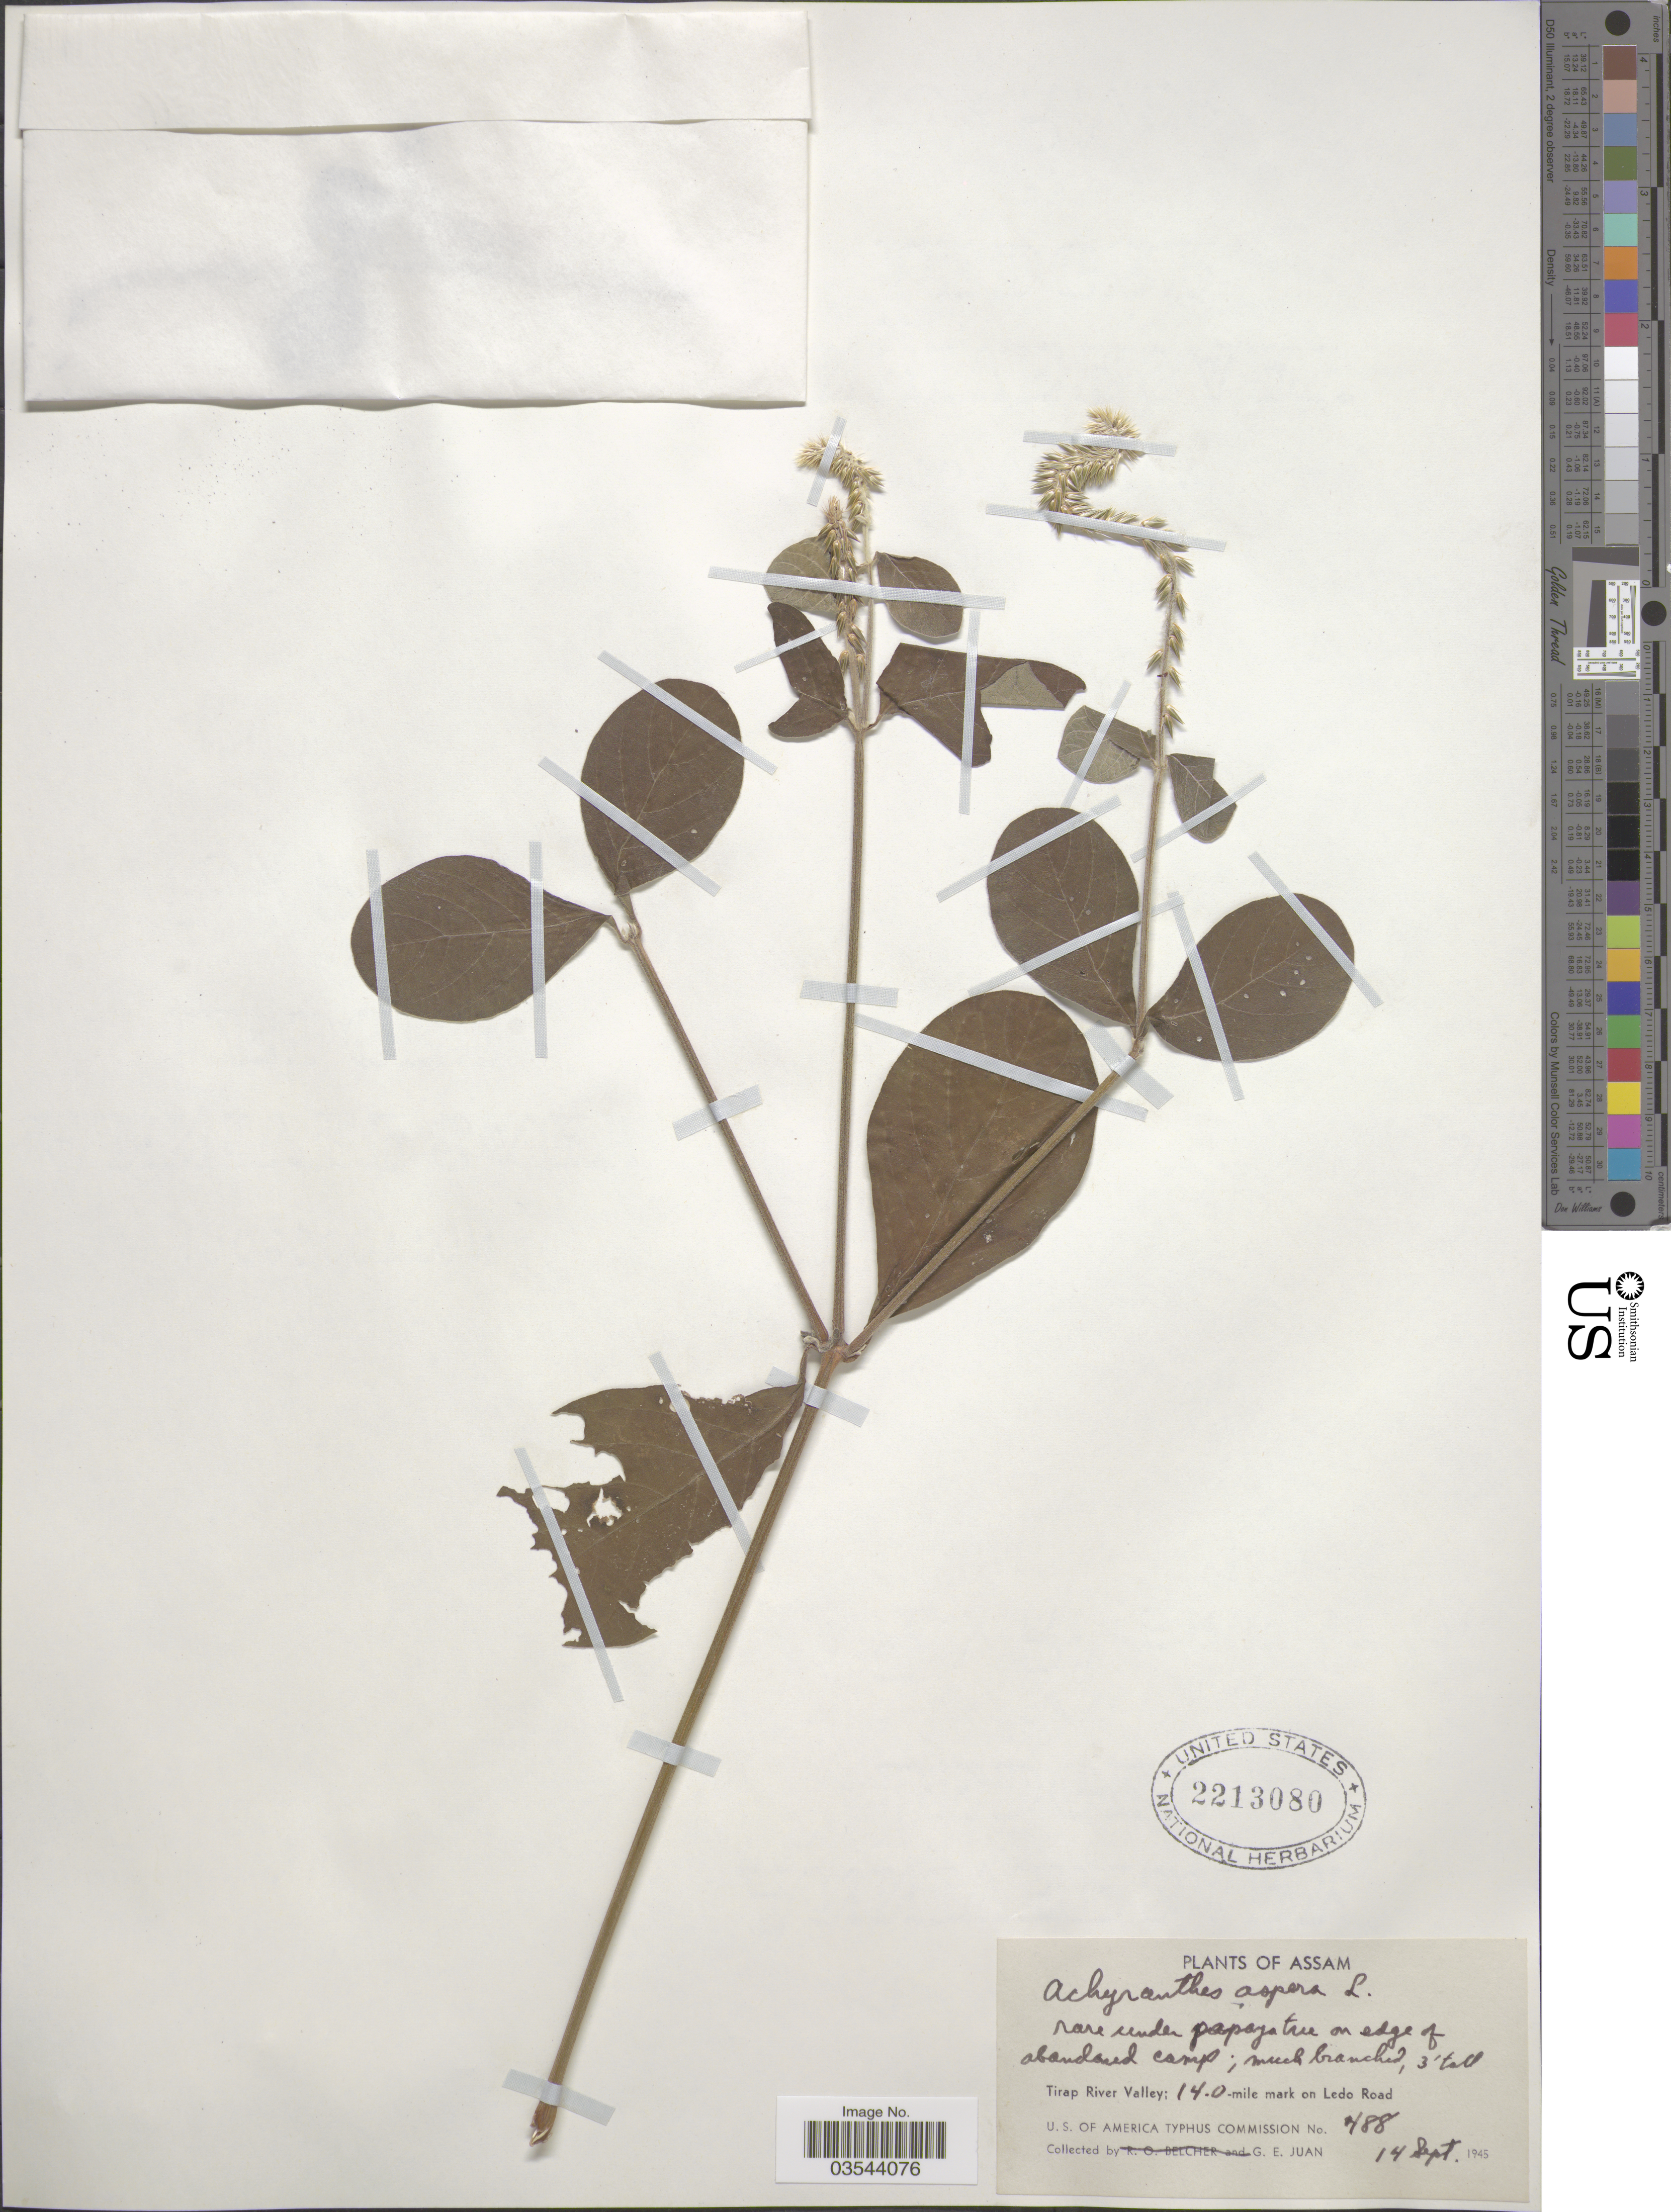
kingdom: Plantae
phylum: Tracheophyta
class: Magnoliopsida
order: Caryophyllales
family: Amaranthaceae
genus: Achyranthes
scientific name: Achyranthes aspera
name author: L.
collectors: G. Juan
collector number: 488?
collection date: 1945-09-14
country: India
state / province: Assam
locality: Tirap River Valley; 14.0-mile mark on Ledo Road.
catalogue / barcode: US 2213080